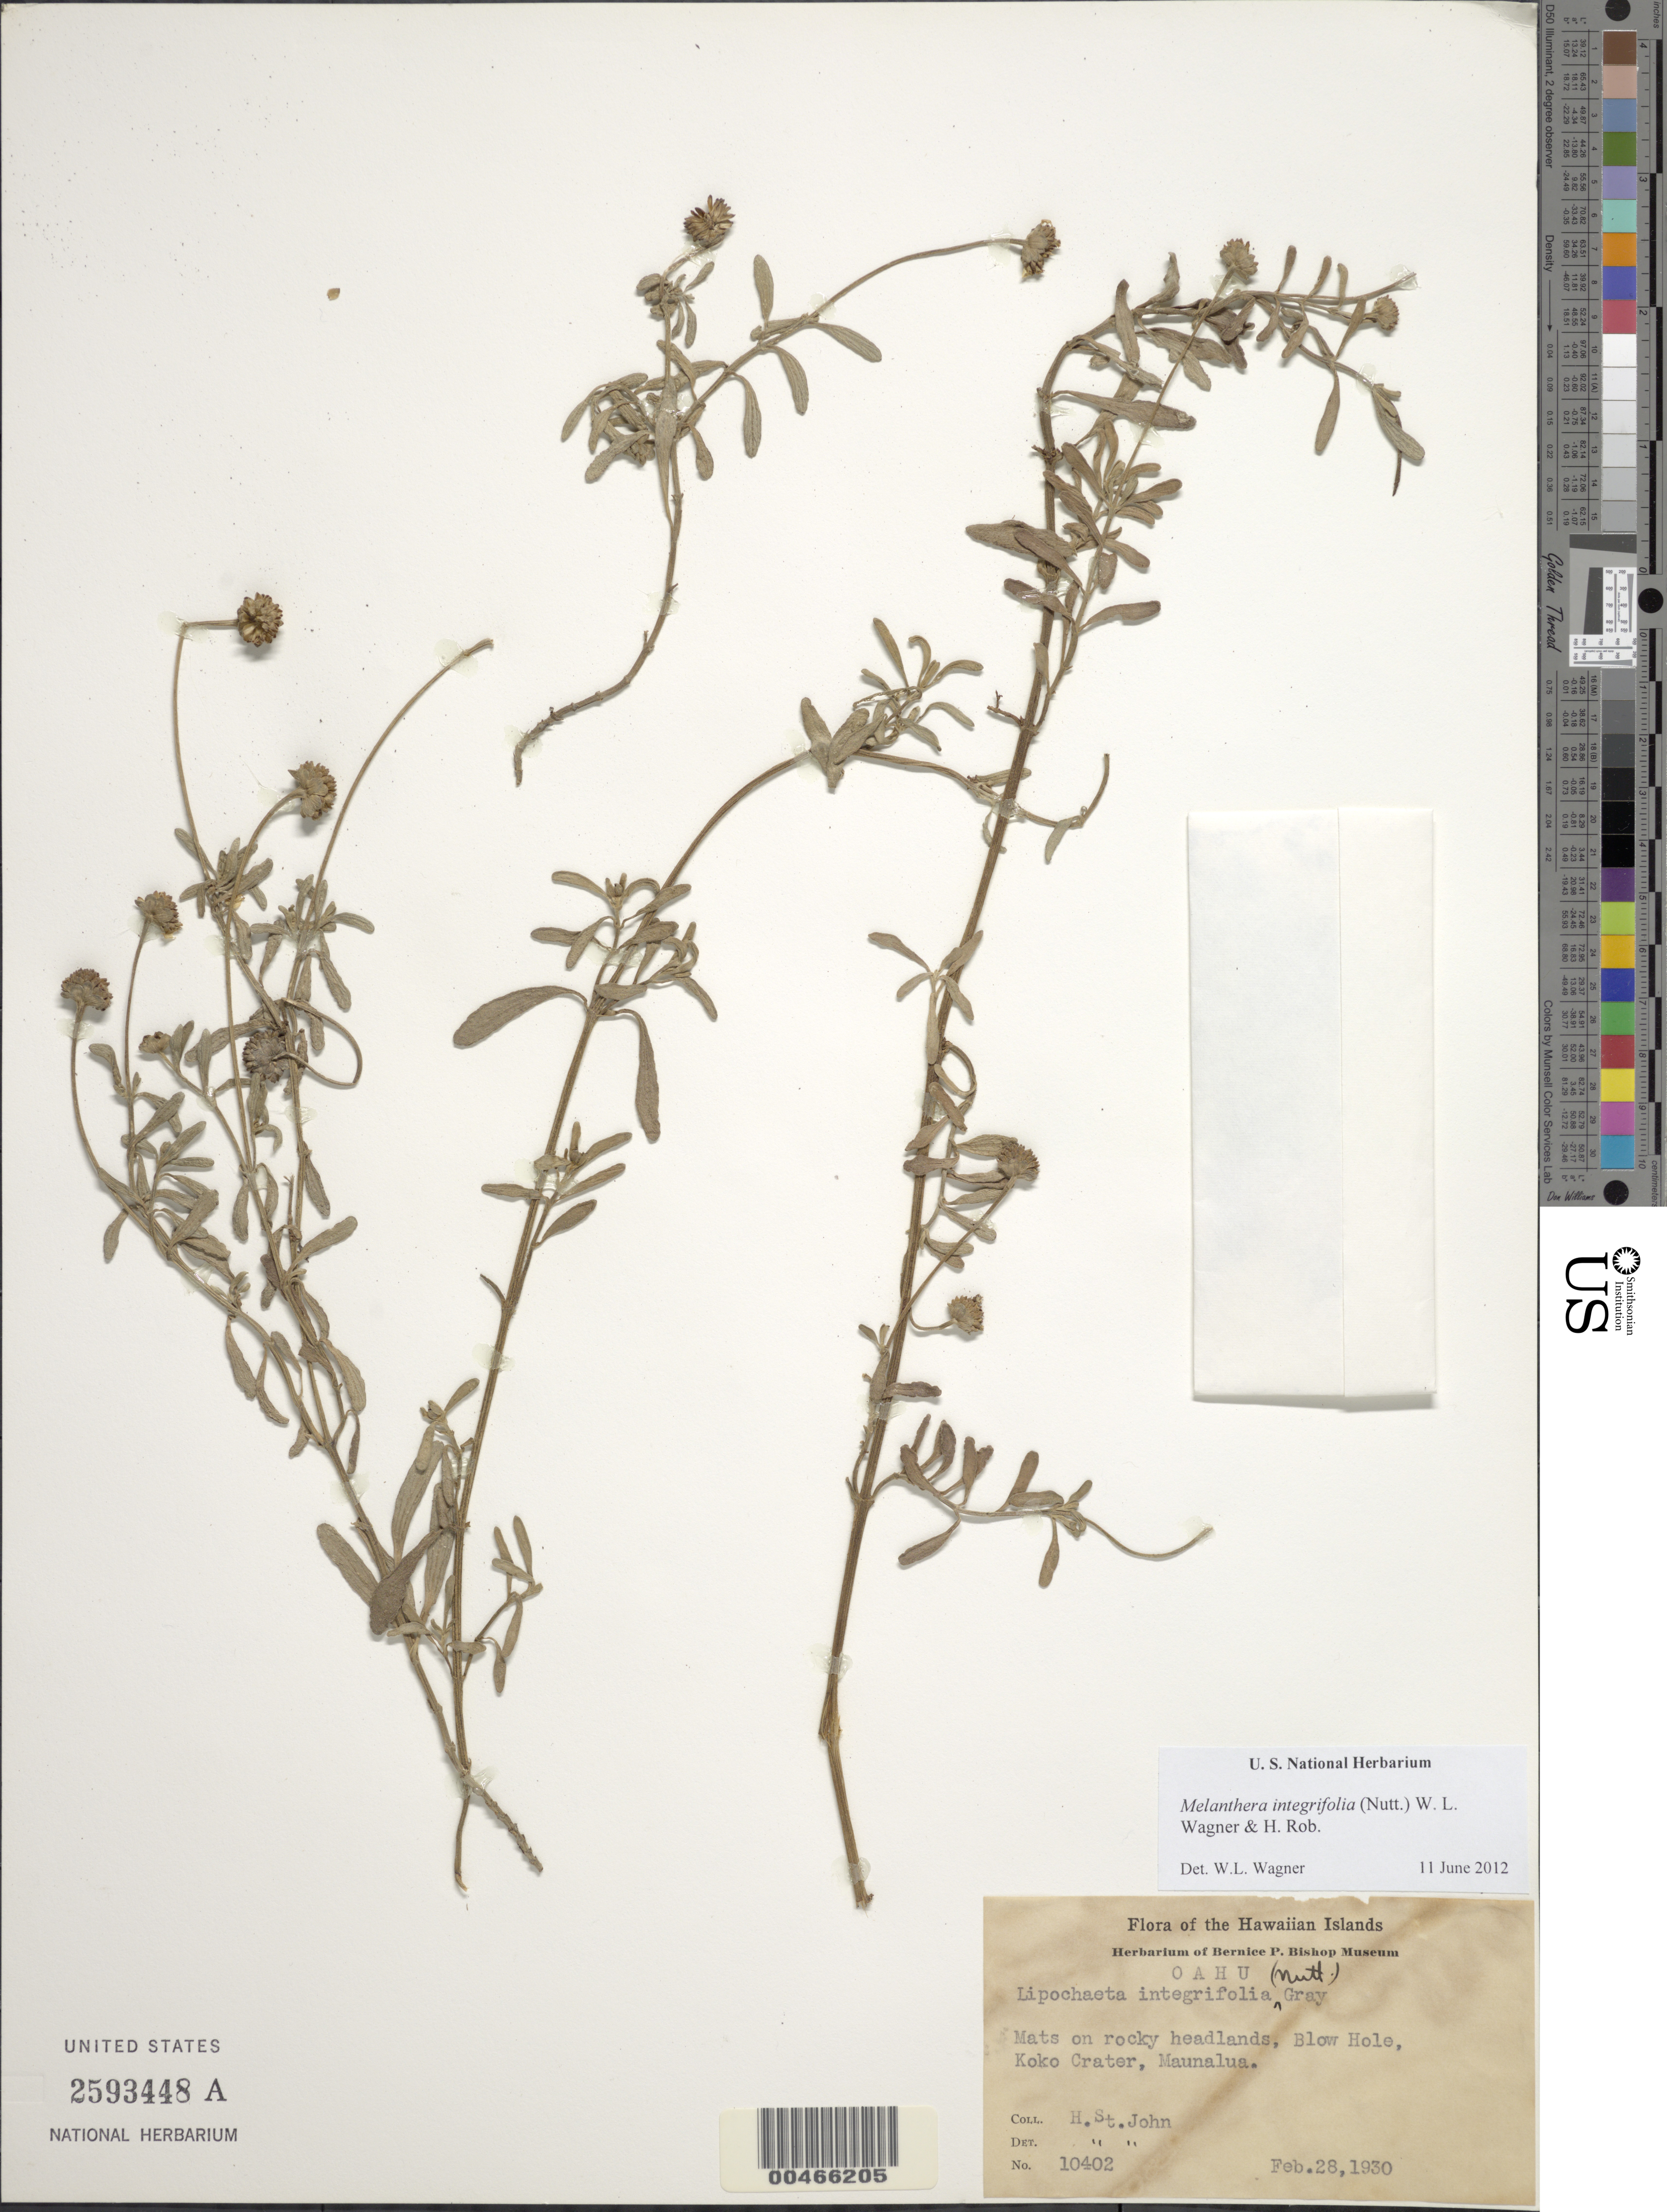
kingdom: Plantae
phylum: Tracheophyta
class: Magnoliopsida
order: Asterales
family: Asteraceae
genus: Wollastonia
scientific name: Wollastonia integrifolia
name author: (Nutt.) Orchard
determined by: Wagner, W. L., (BOT), Smithsonian Institution - National Museum of Natural History (UNITED STATES)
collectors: H. St. John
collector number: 10402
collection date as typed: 28 Feb 1930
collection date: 1930-02-28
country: United States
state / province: Hawaii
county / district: Honolulu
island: Oahu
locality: Blow Hole, Koko Crater, Maunalua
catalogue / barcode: US 2593448A